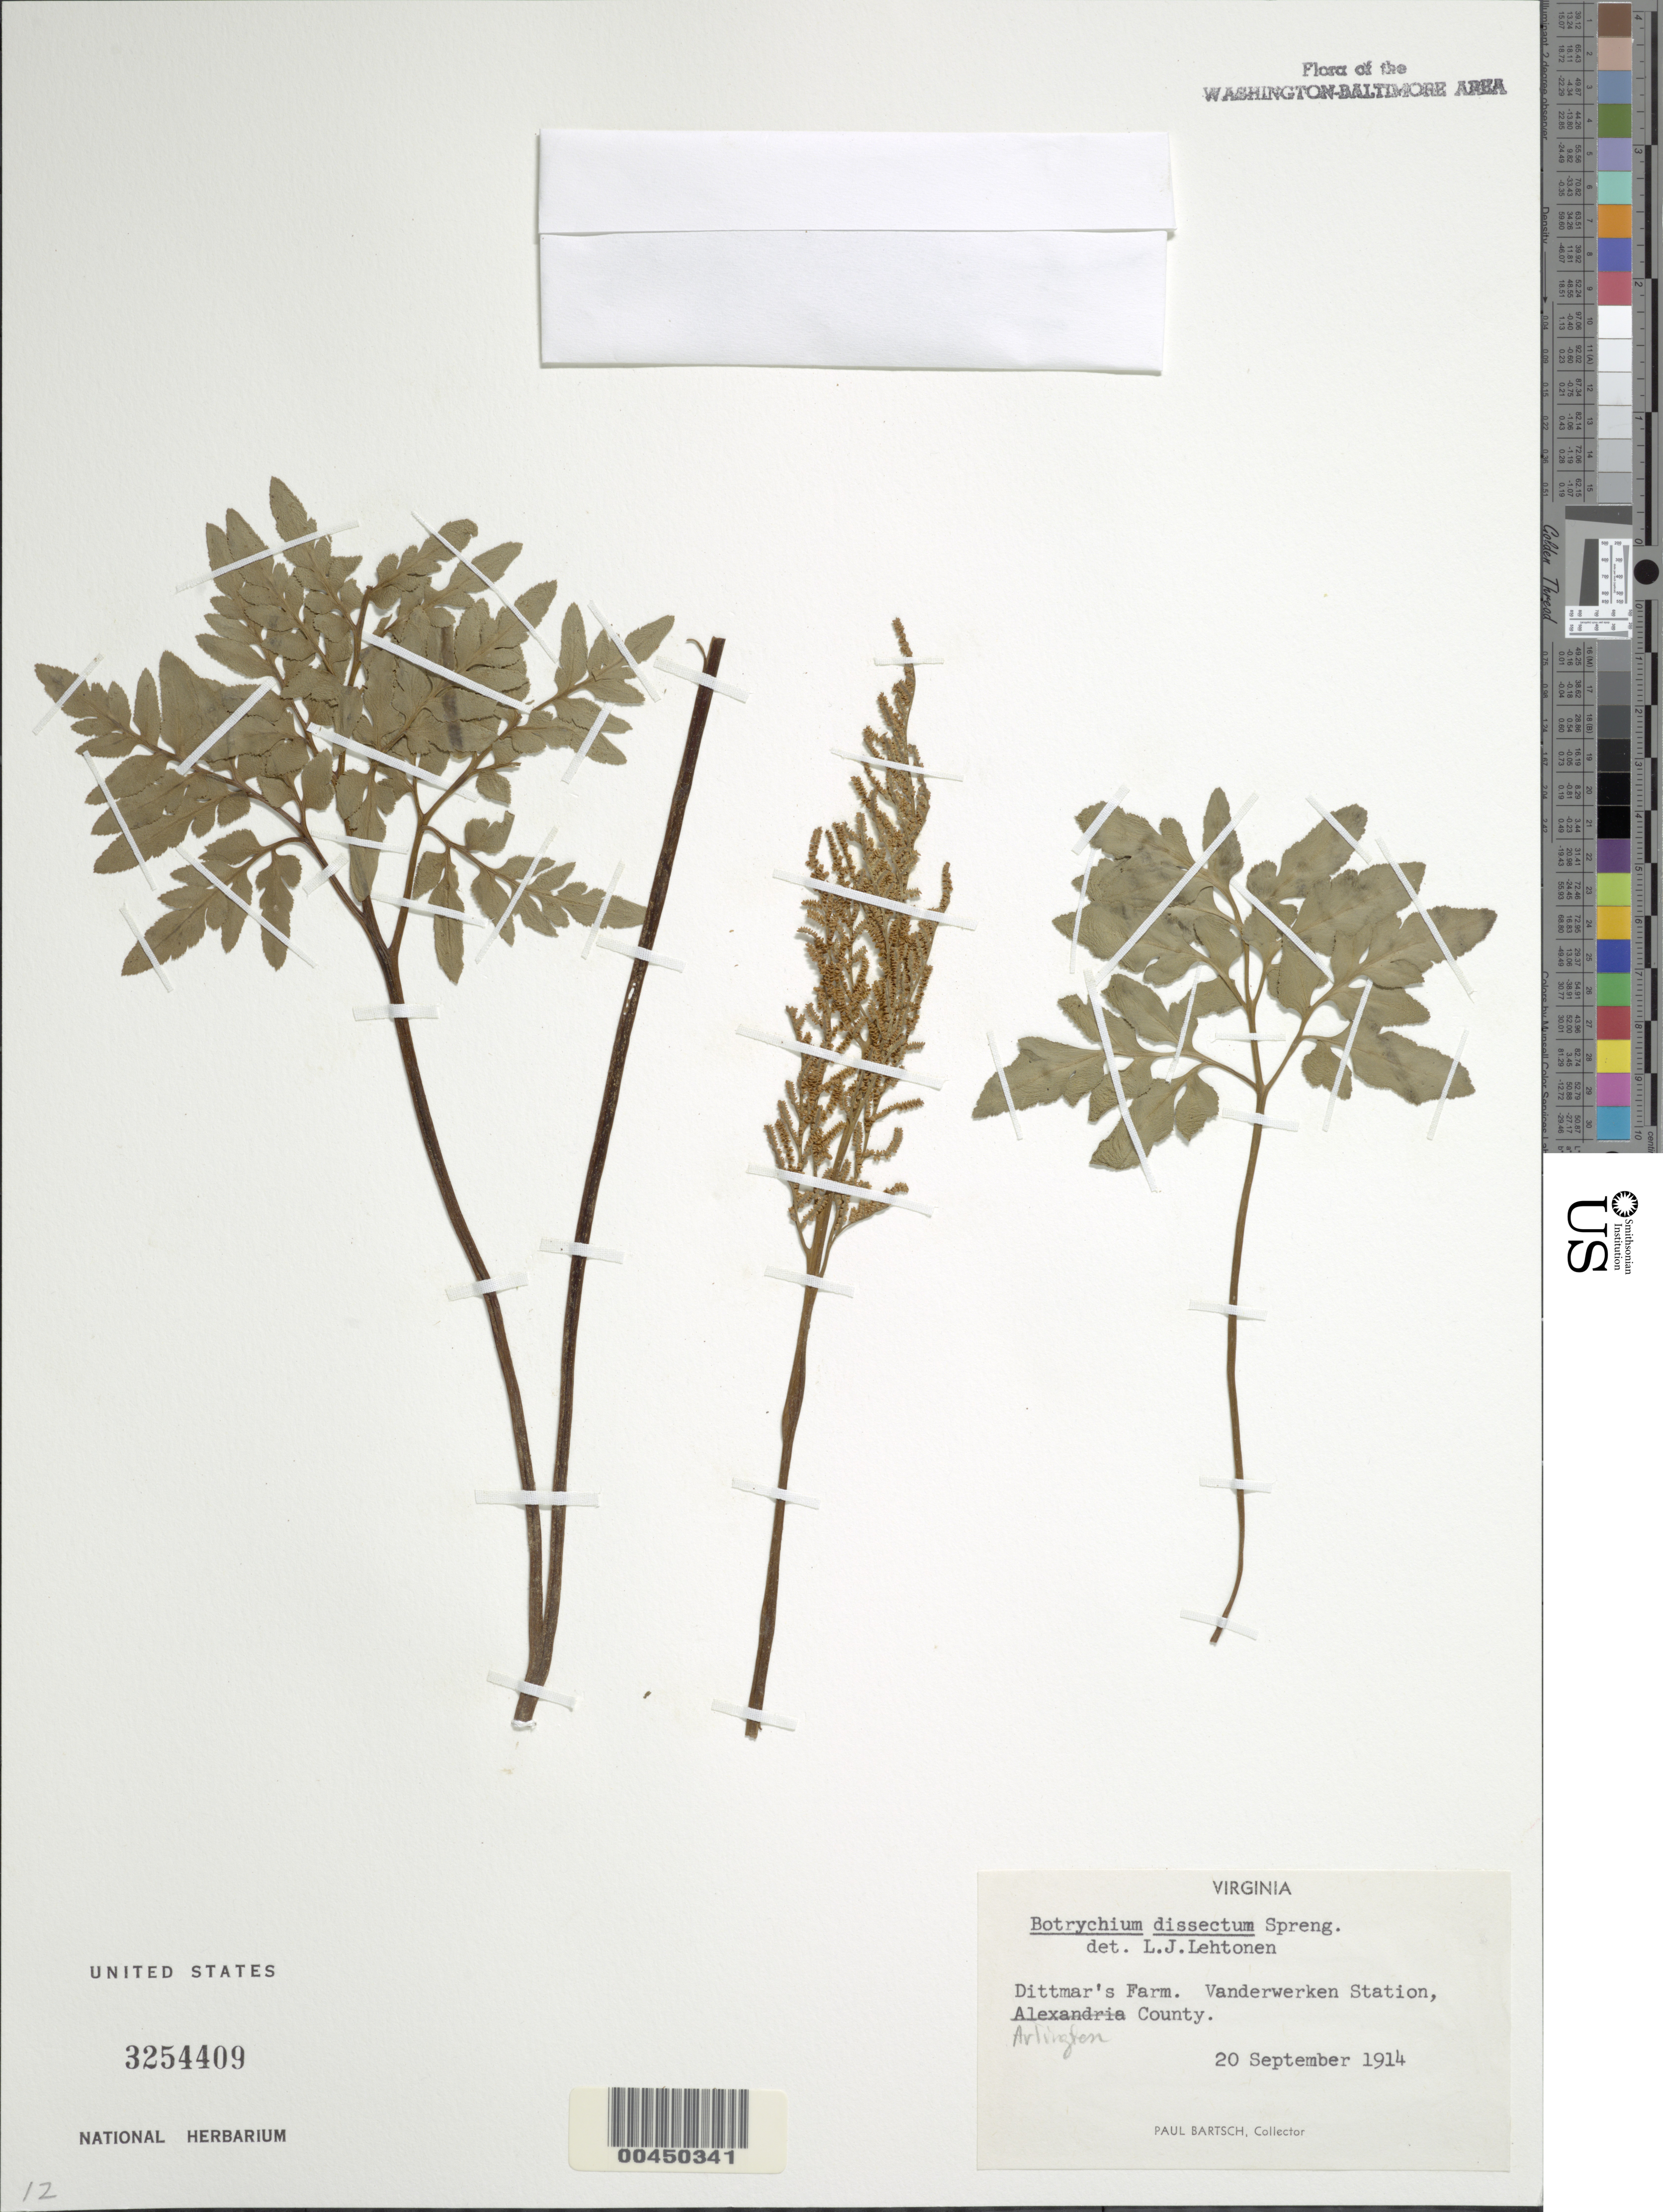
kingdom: Plantae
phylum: Tracheophyta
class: Polypodiopsida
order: Ophioglossales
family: Ophioglossaceae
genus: Botrychium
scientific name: Botrychium dissectum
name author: Spreng.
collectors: P. Bartsch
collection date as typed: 20 Sep 1914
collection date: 1914-09-20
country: United States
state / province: Virginia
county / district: Arlington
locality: Dittmar's Farm, Vanderwerken Station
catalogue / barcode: US 3254409